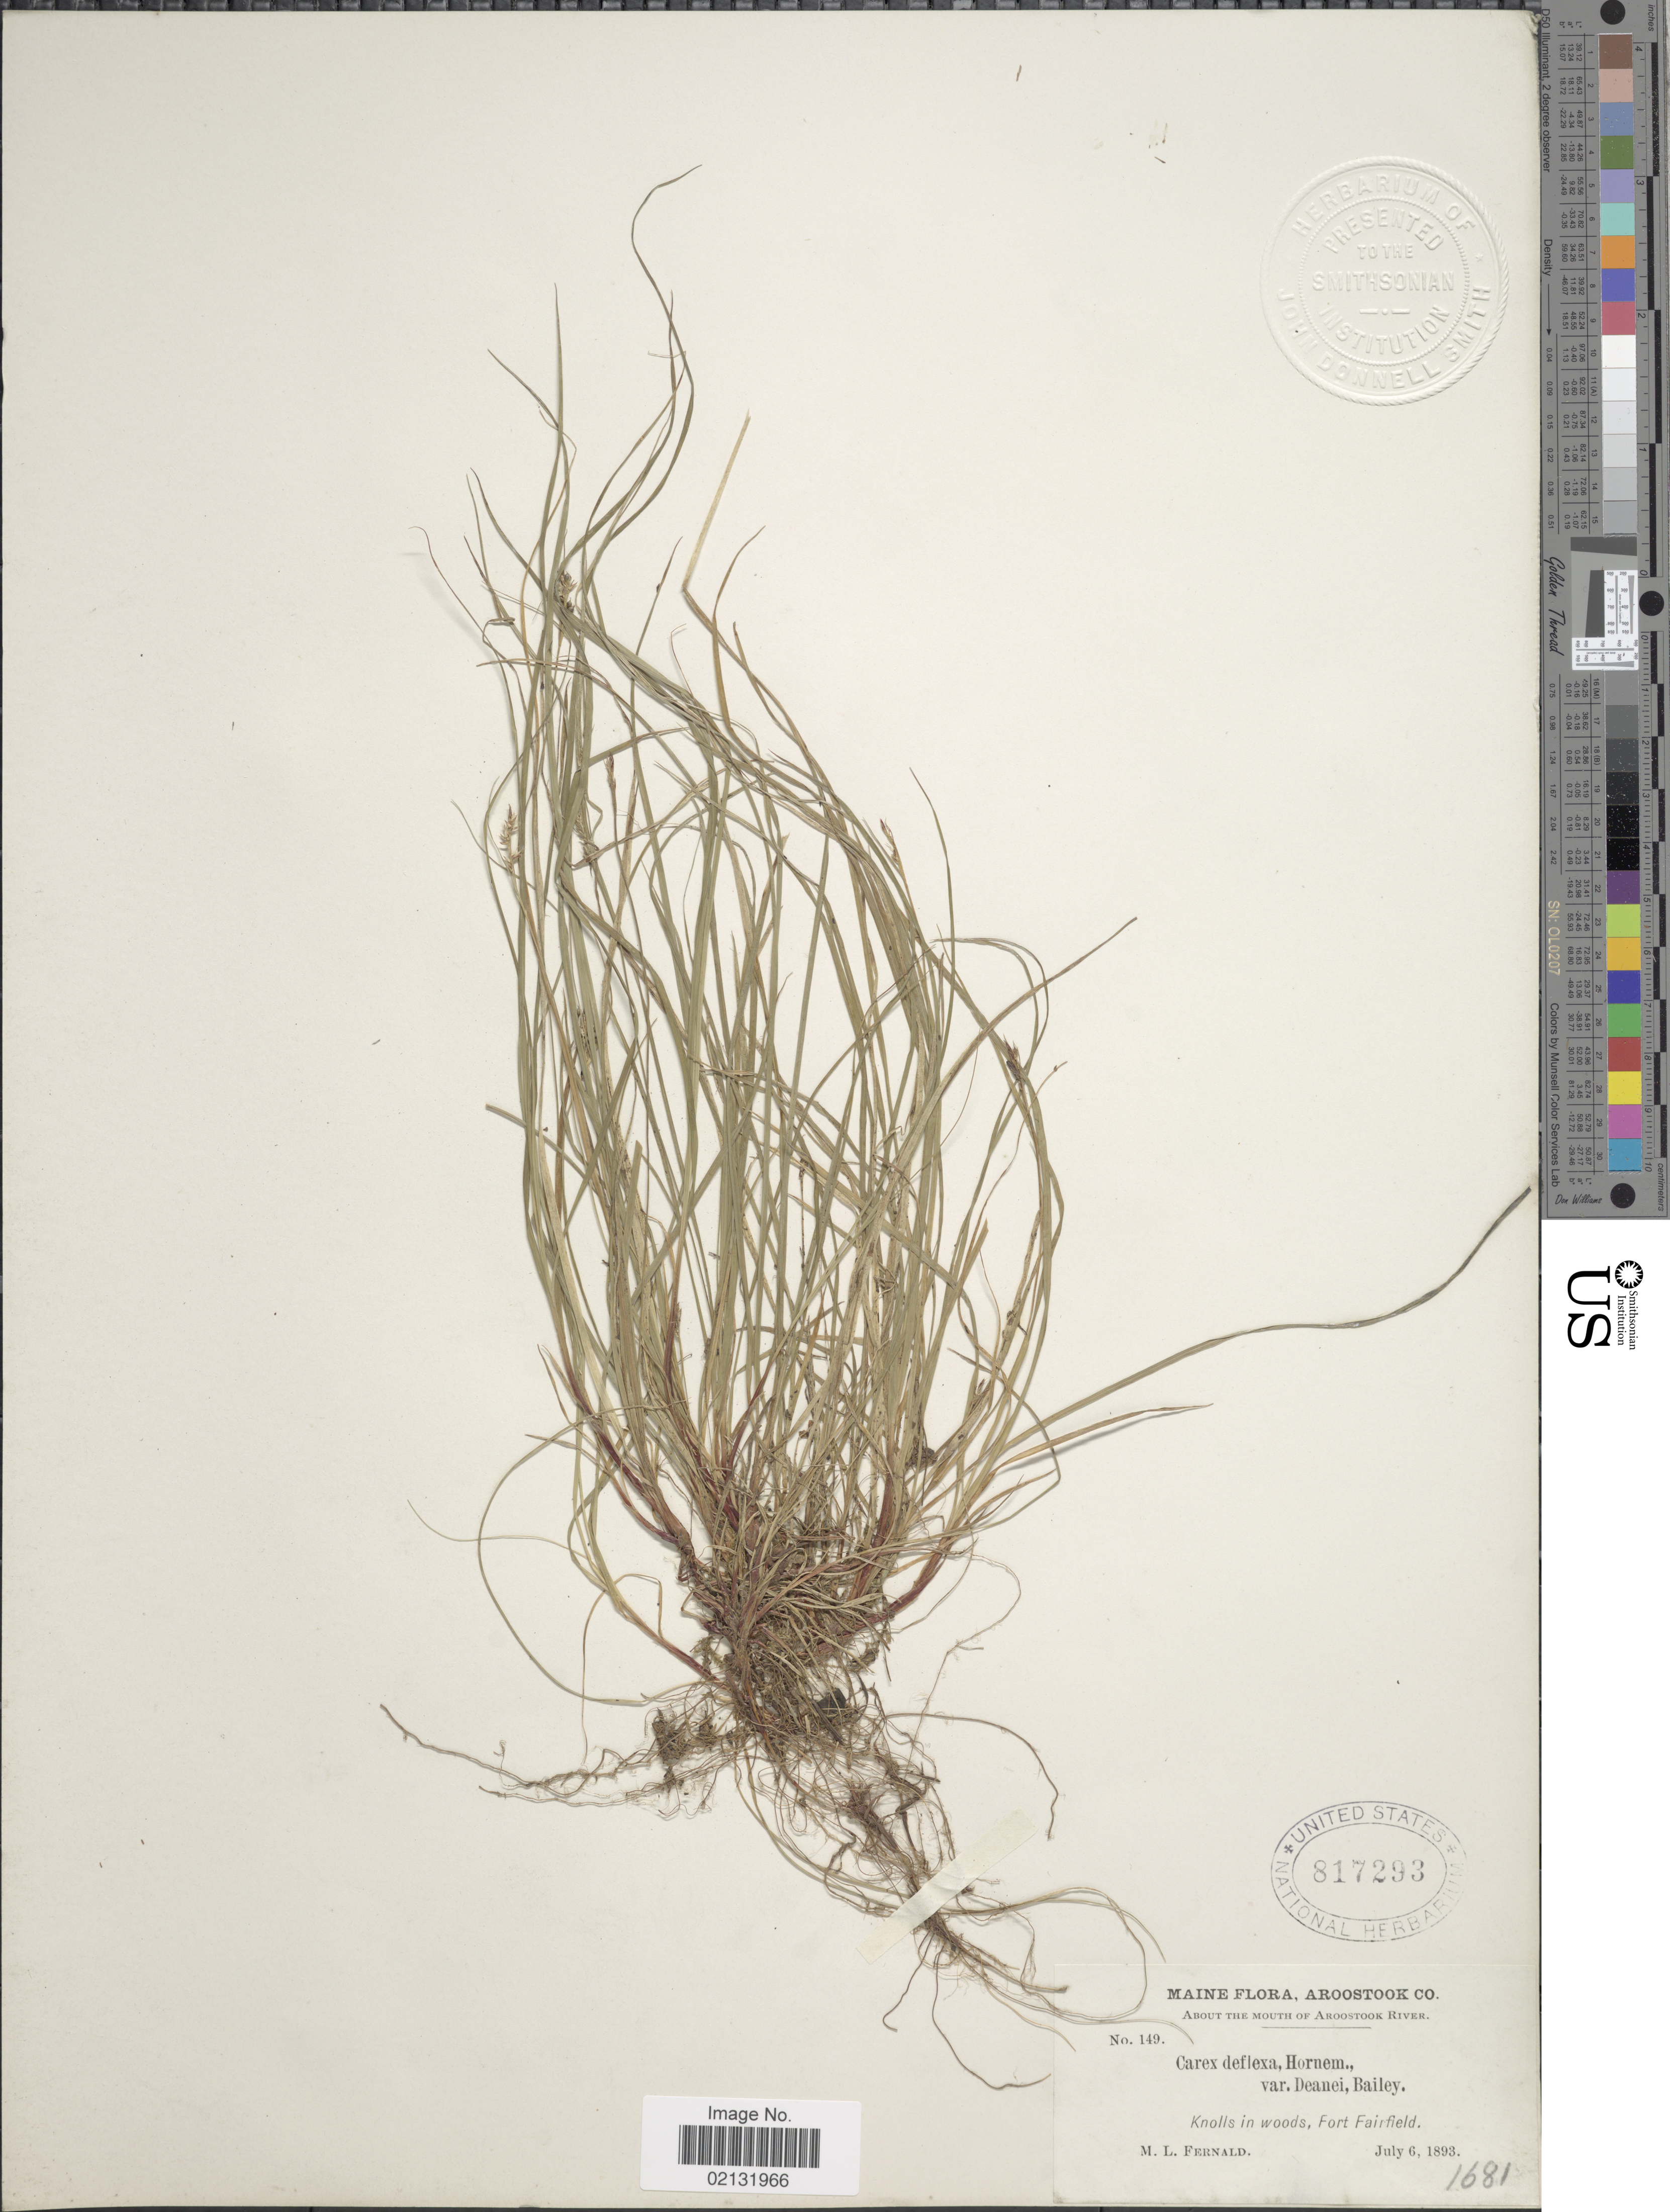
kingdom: Plantae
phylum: Tracheophyta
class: Liliopsida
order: Poales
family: Cyperaceae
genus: Carex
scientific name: Carex rossii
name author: Boott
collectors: M. L. Fernald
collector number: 149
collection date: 1893-07-06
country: United States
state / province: Maine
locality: Maine, Knolls in woods, Fort Fairfield. About the mouth of Aroostook River.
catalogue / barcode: US 817293